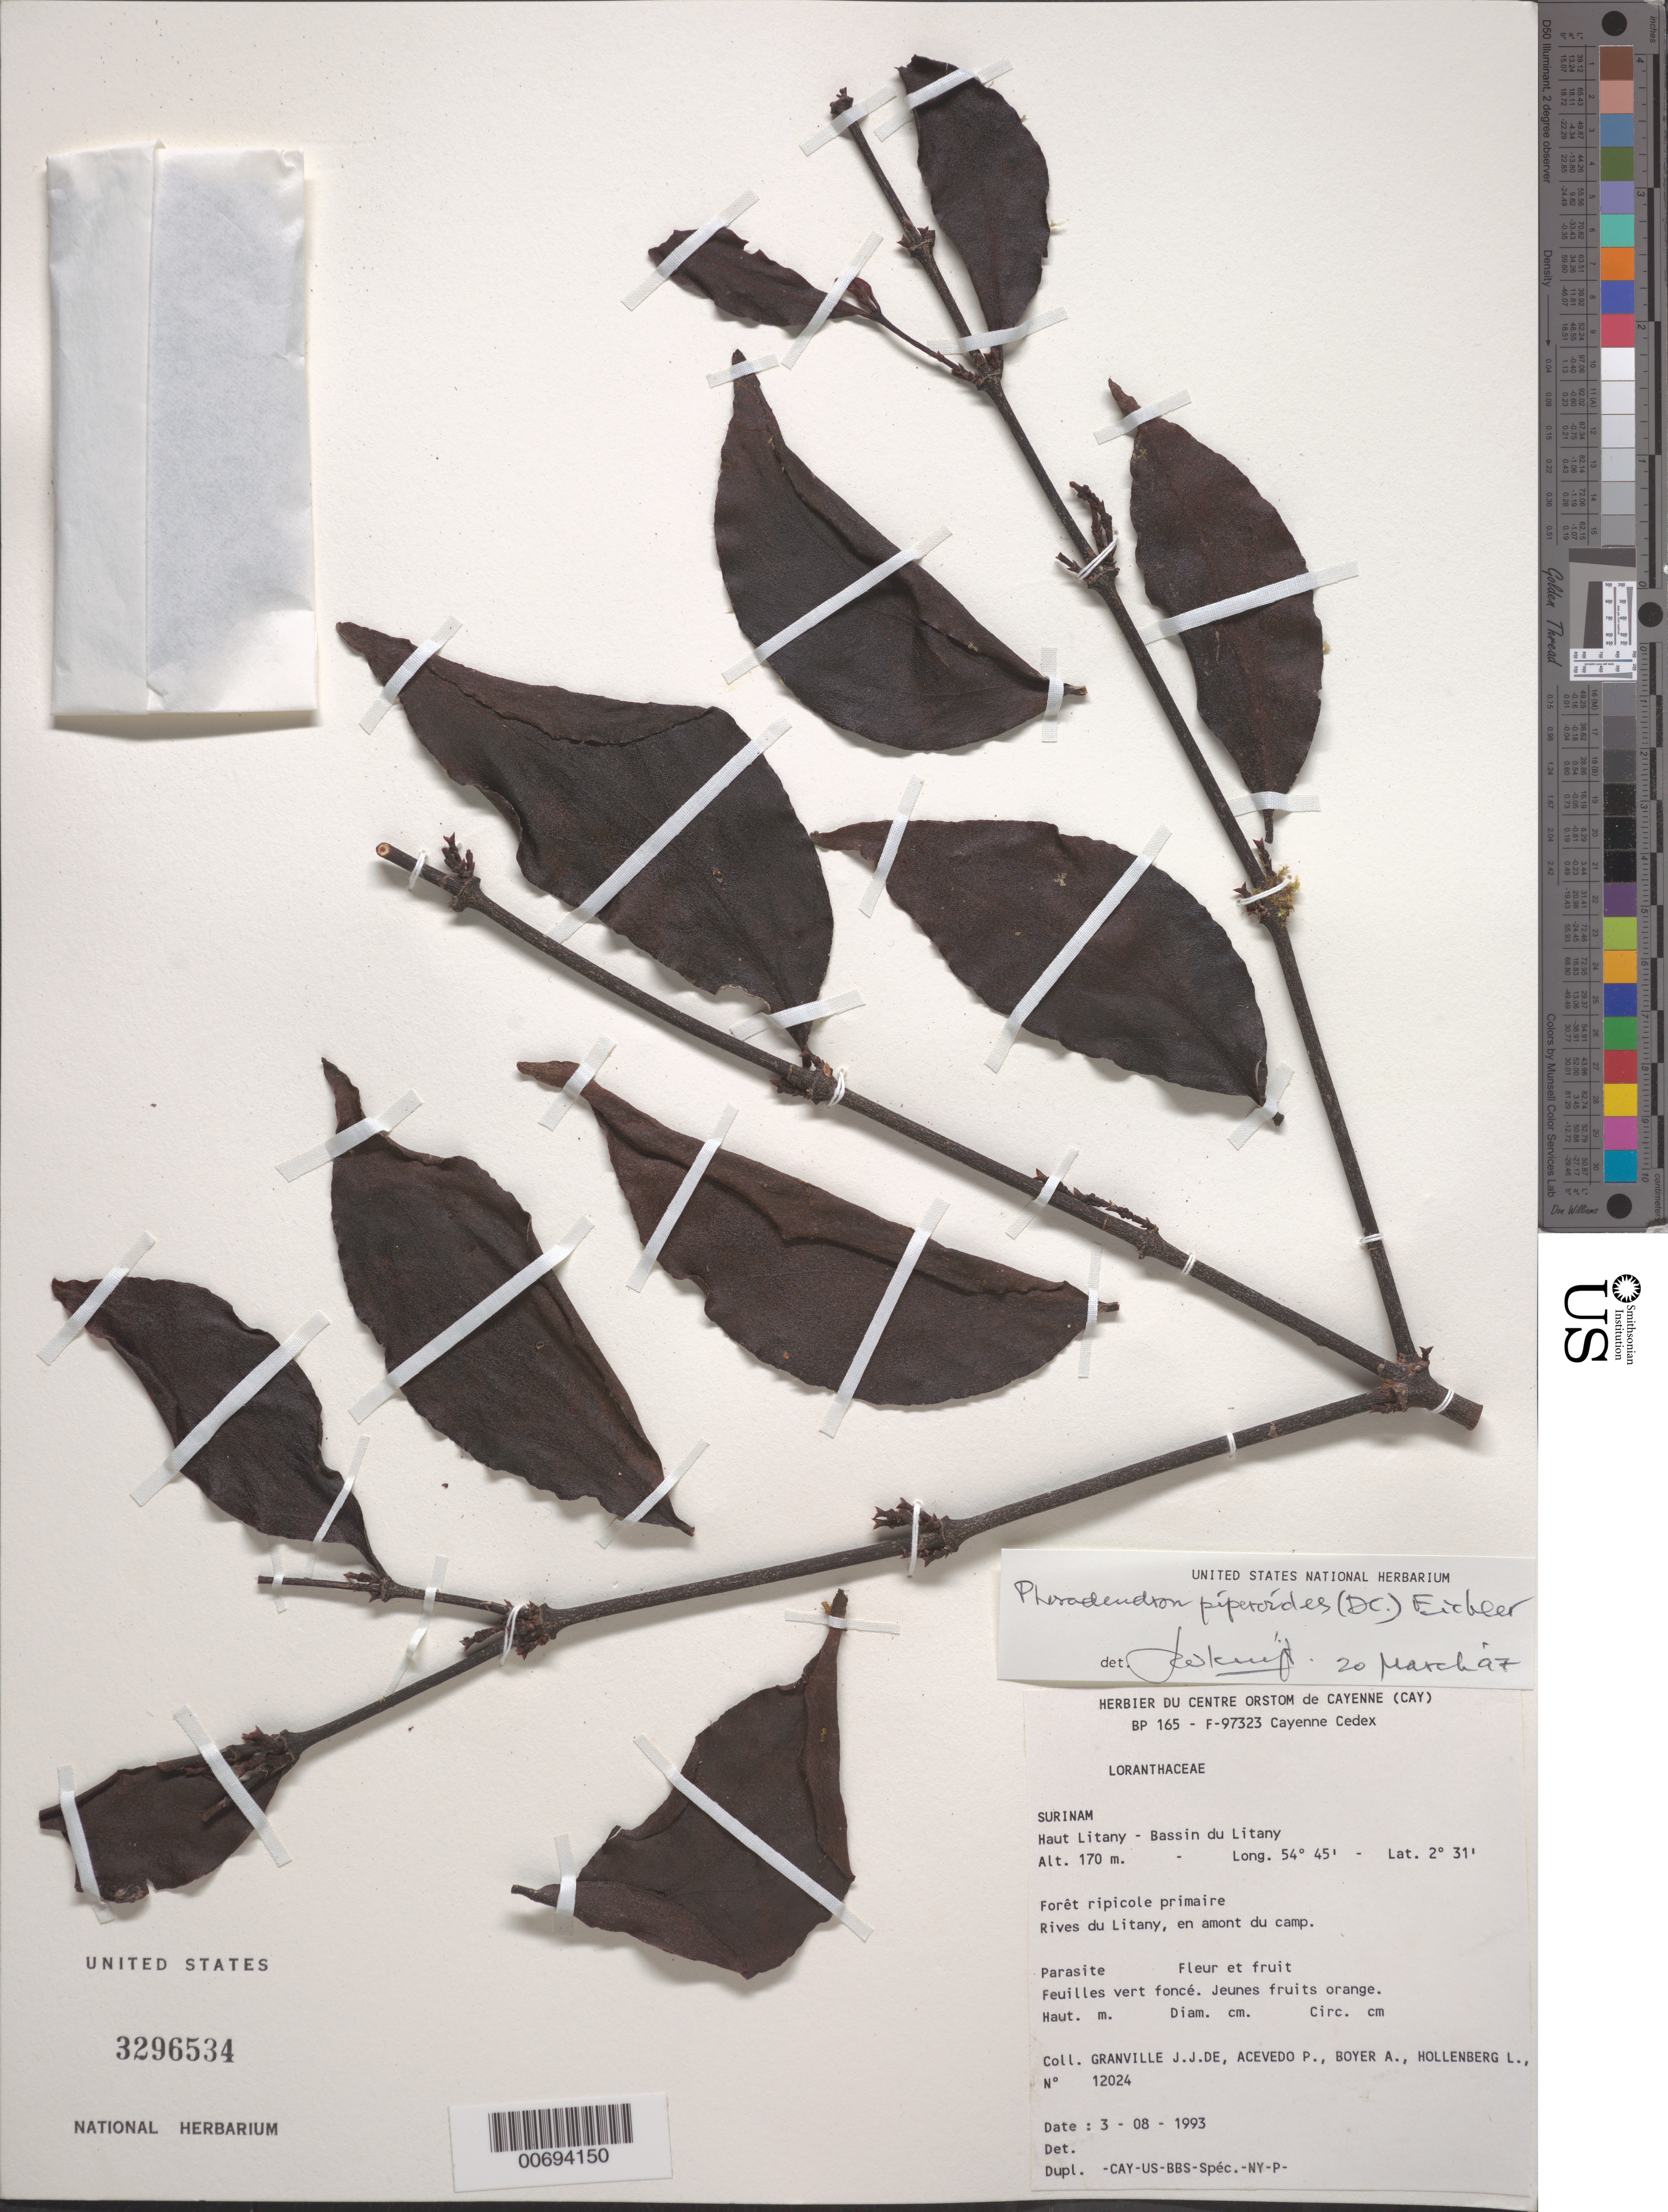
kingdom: Plantae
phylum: Tracheophyta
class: Magnoliopsida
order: Santalales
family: Viscaceae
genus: Phoradendron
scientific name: Phoradendron piperoides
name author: (Kunth) Trel.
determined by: Kuijt, Job, (CANADA)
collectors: J.-J. de Granville, P. Acevedo-Rodr., A. Boyer & L. Hollenberg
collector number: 12024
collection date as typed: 3-Aug-93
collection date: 1993-08-03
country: Suriname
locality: Haut Litany, Bassin du Litany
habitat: Primary riparian forest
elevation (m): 170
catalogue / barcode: US 3296534